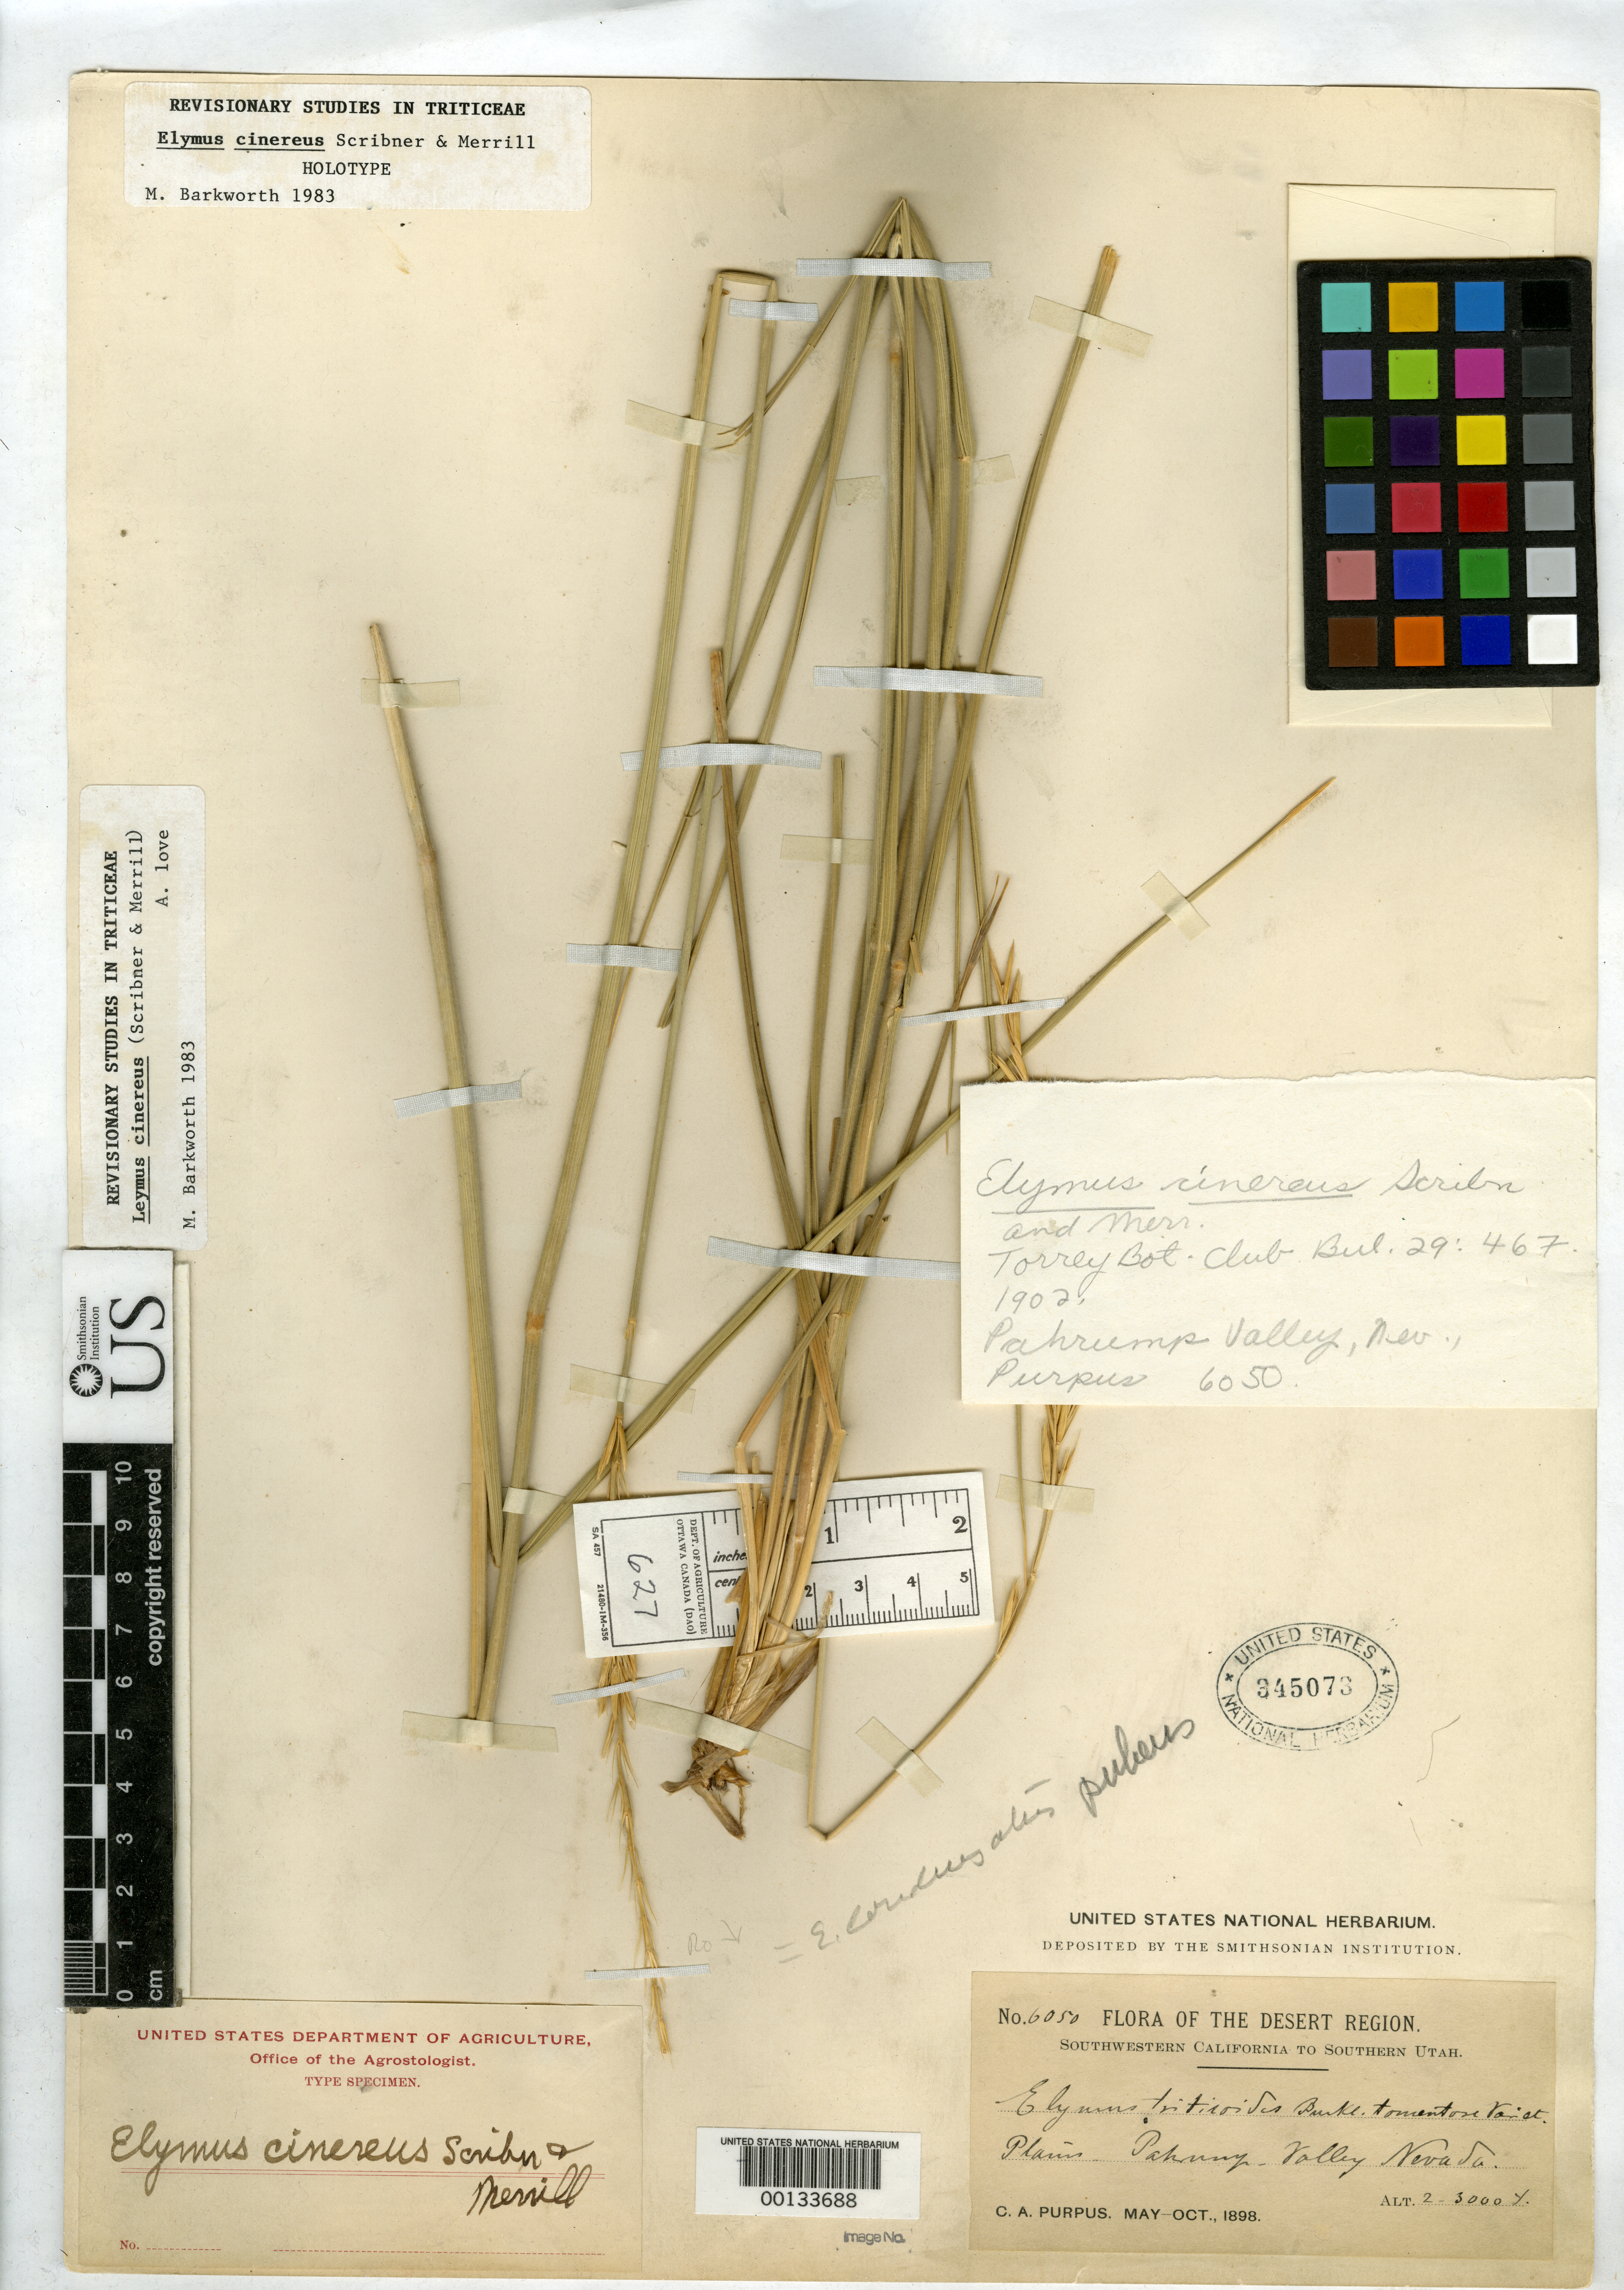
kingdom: Plantae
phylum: Tracheophyta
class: Liliopsida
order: Poales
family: Poaceae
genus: Elymus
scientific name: Elymus cinereus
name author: Scribn. & Merr.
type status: Holotype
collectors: C. A. Purpus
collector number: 6050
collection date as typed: May 1898 to -- Oct 1898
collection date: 1898-05/1898-10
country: United States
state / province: Nevada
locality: Pahrump Valley; alt. 2000- 3000 ft.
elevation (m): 610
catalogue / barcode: US 345073